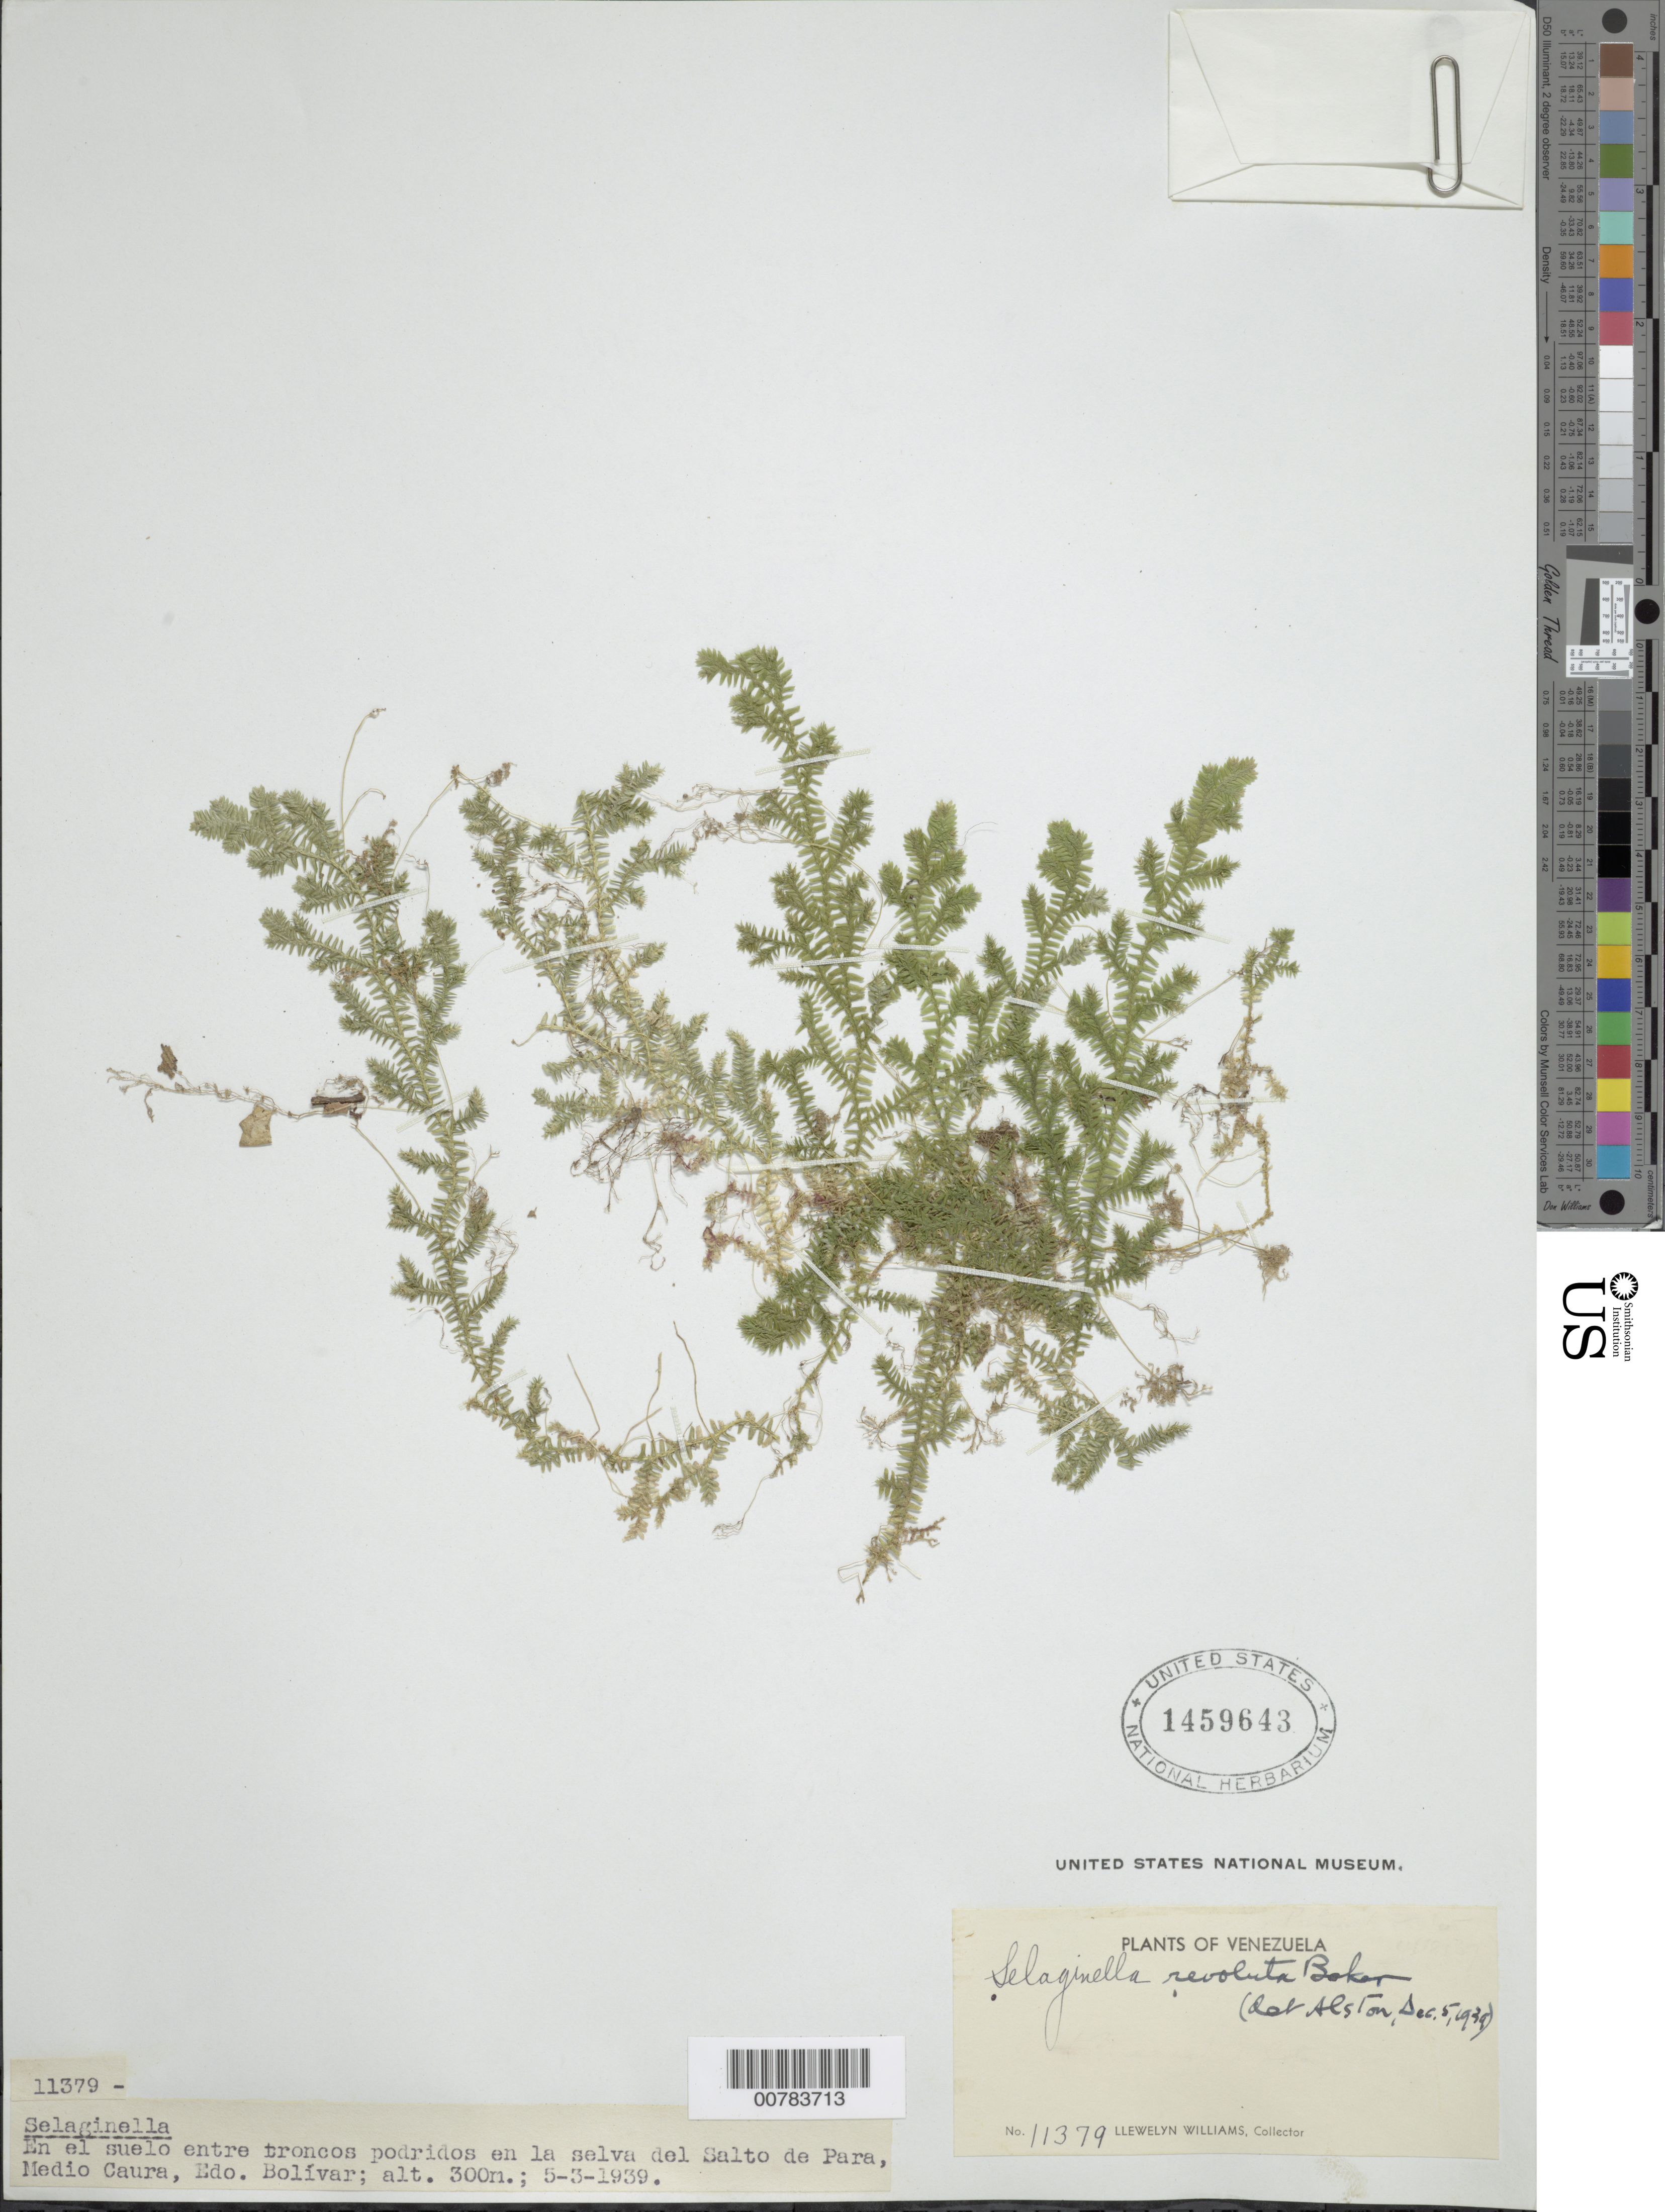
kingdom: Plantae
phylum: Tracheophyta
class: Lycopodiopsida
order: Selaginellales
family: Selaginellaceae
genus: Selaginella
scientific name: Selaginella revoluta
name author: Baker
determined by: Alston, A. H. G.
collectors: Ll. Williams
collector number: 11379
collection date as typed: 5-Mar-39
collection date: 1939-03-05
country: Venezuela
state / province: Bolívar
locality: Salto de Para, Medio Caura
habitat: En el suelo entre troncos podridos en la selva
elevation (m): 300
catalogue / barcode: US 1459643